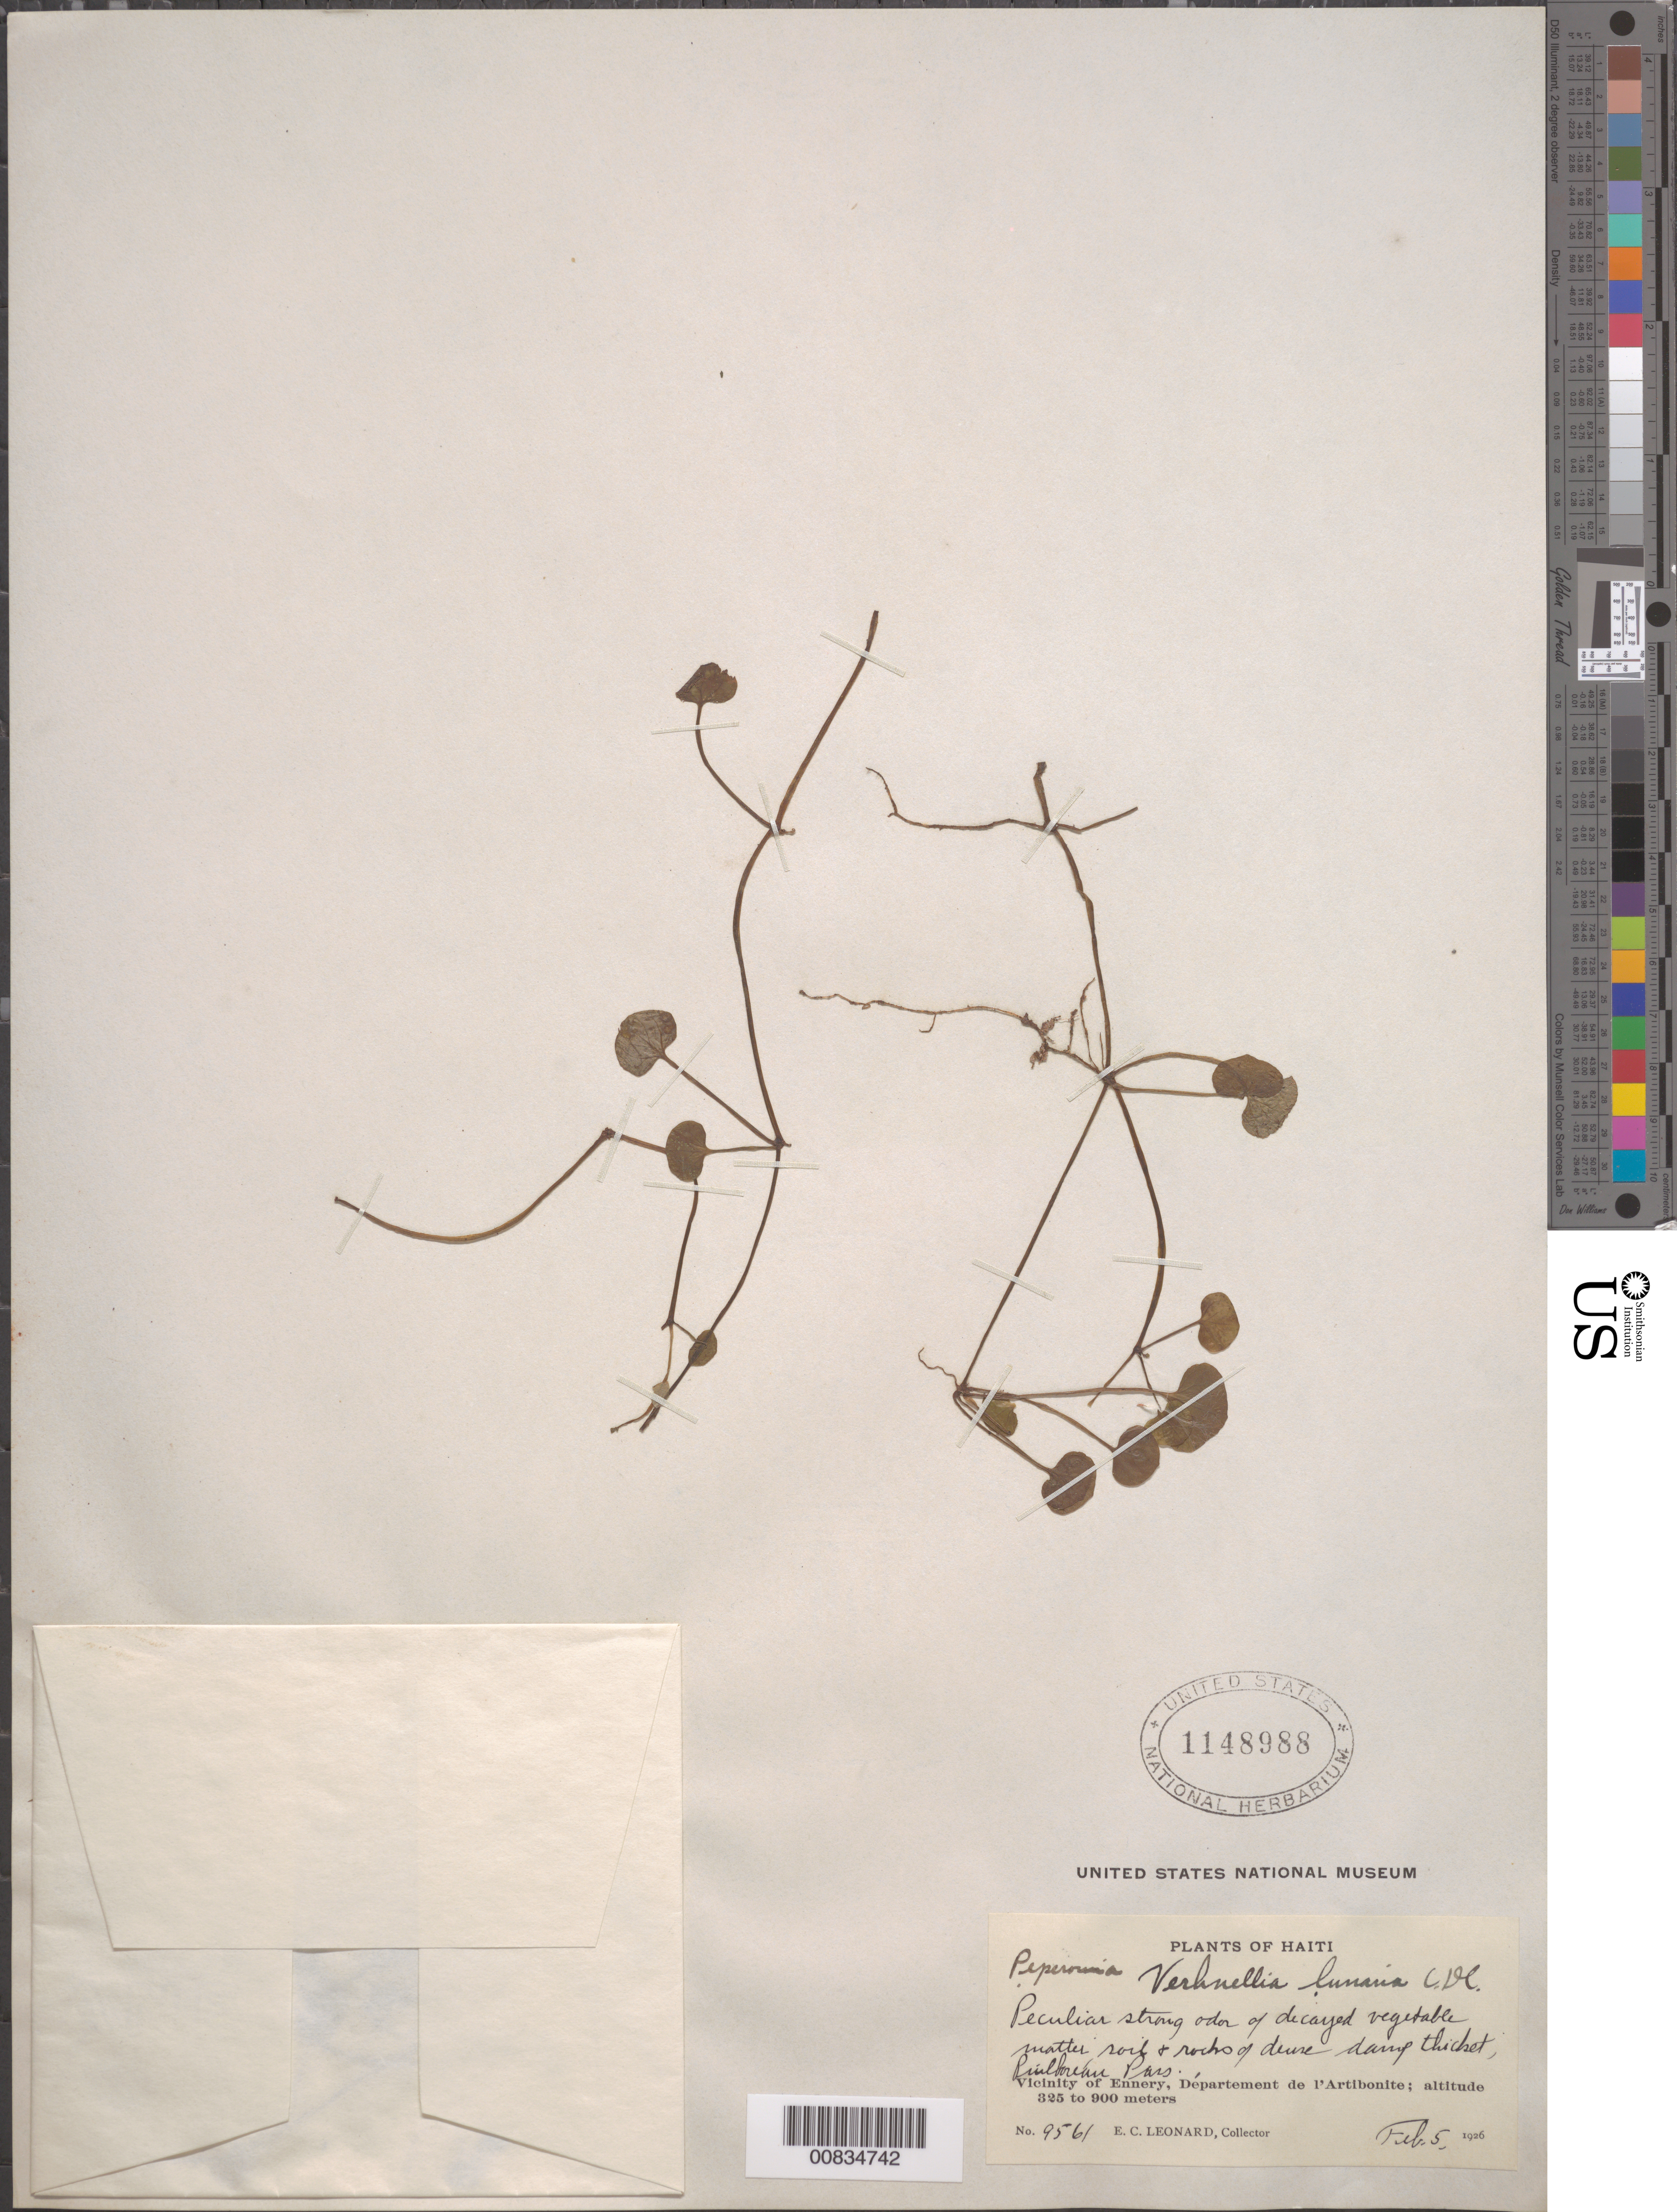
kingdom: Plantae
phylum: Tracheophyta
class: Magnoliopsida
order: Piperales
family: Piperaceae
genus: Verhuellia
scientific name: Verhuellia reniformis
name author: (Willd. ex Link) C. DC.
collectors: E. C. Leonard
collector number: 9561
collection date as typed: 05 Feb 1926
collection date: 1926-02-05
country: Haiti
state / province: Artibonite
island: Hispaniola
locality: Vicinity of Ennery. Puilboreau Pass.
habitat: Soil and rocks of dense damp thicket.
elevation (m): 325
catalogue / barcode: US 1148988